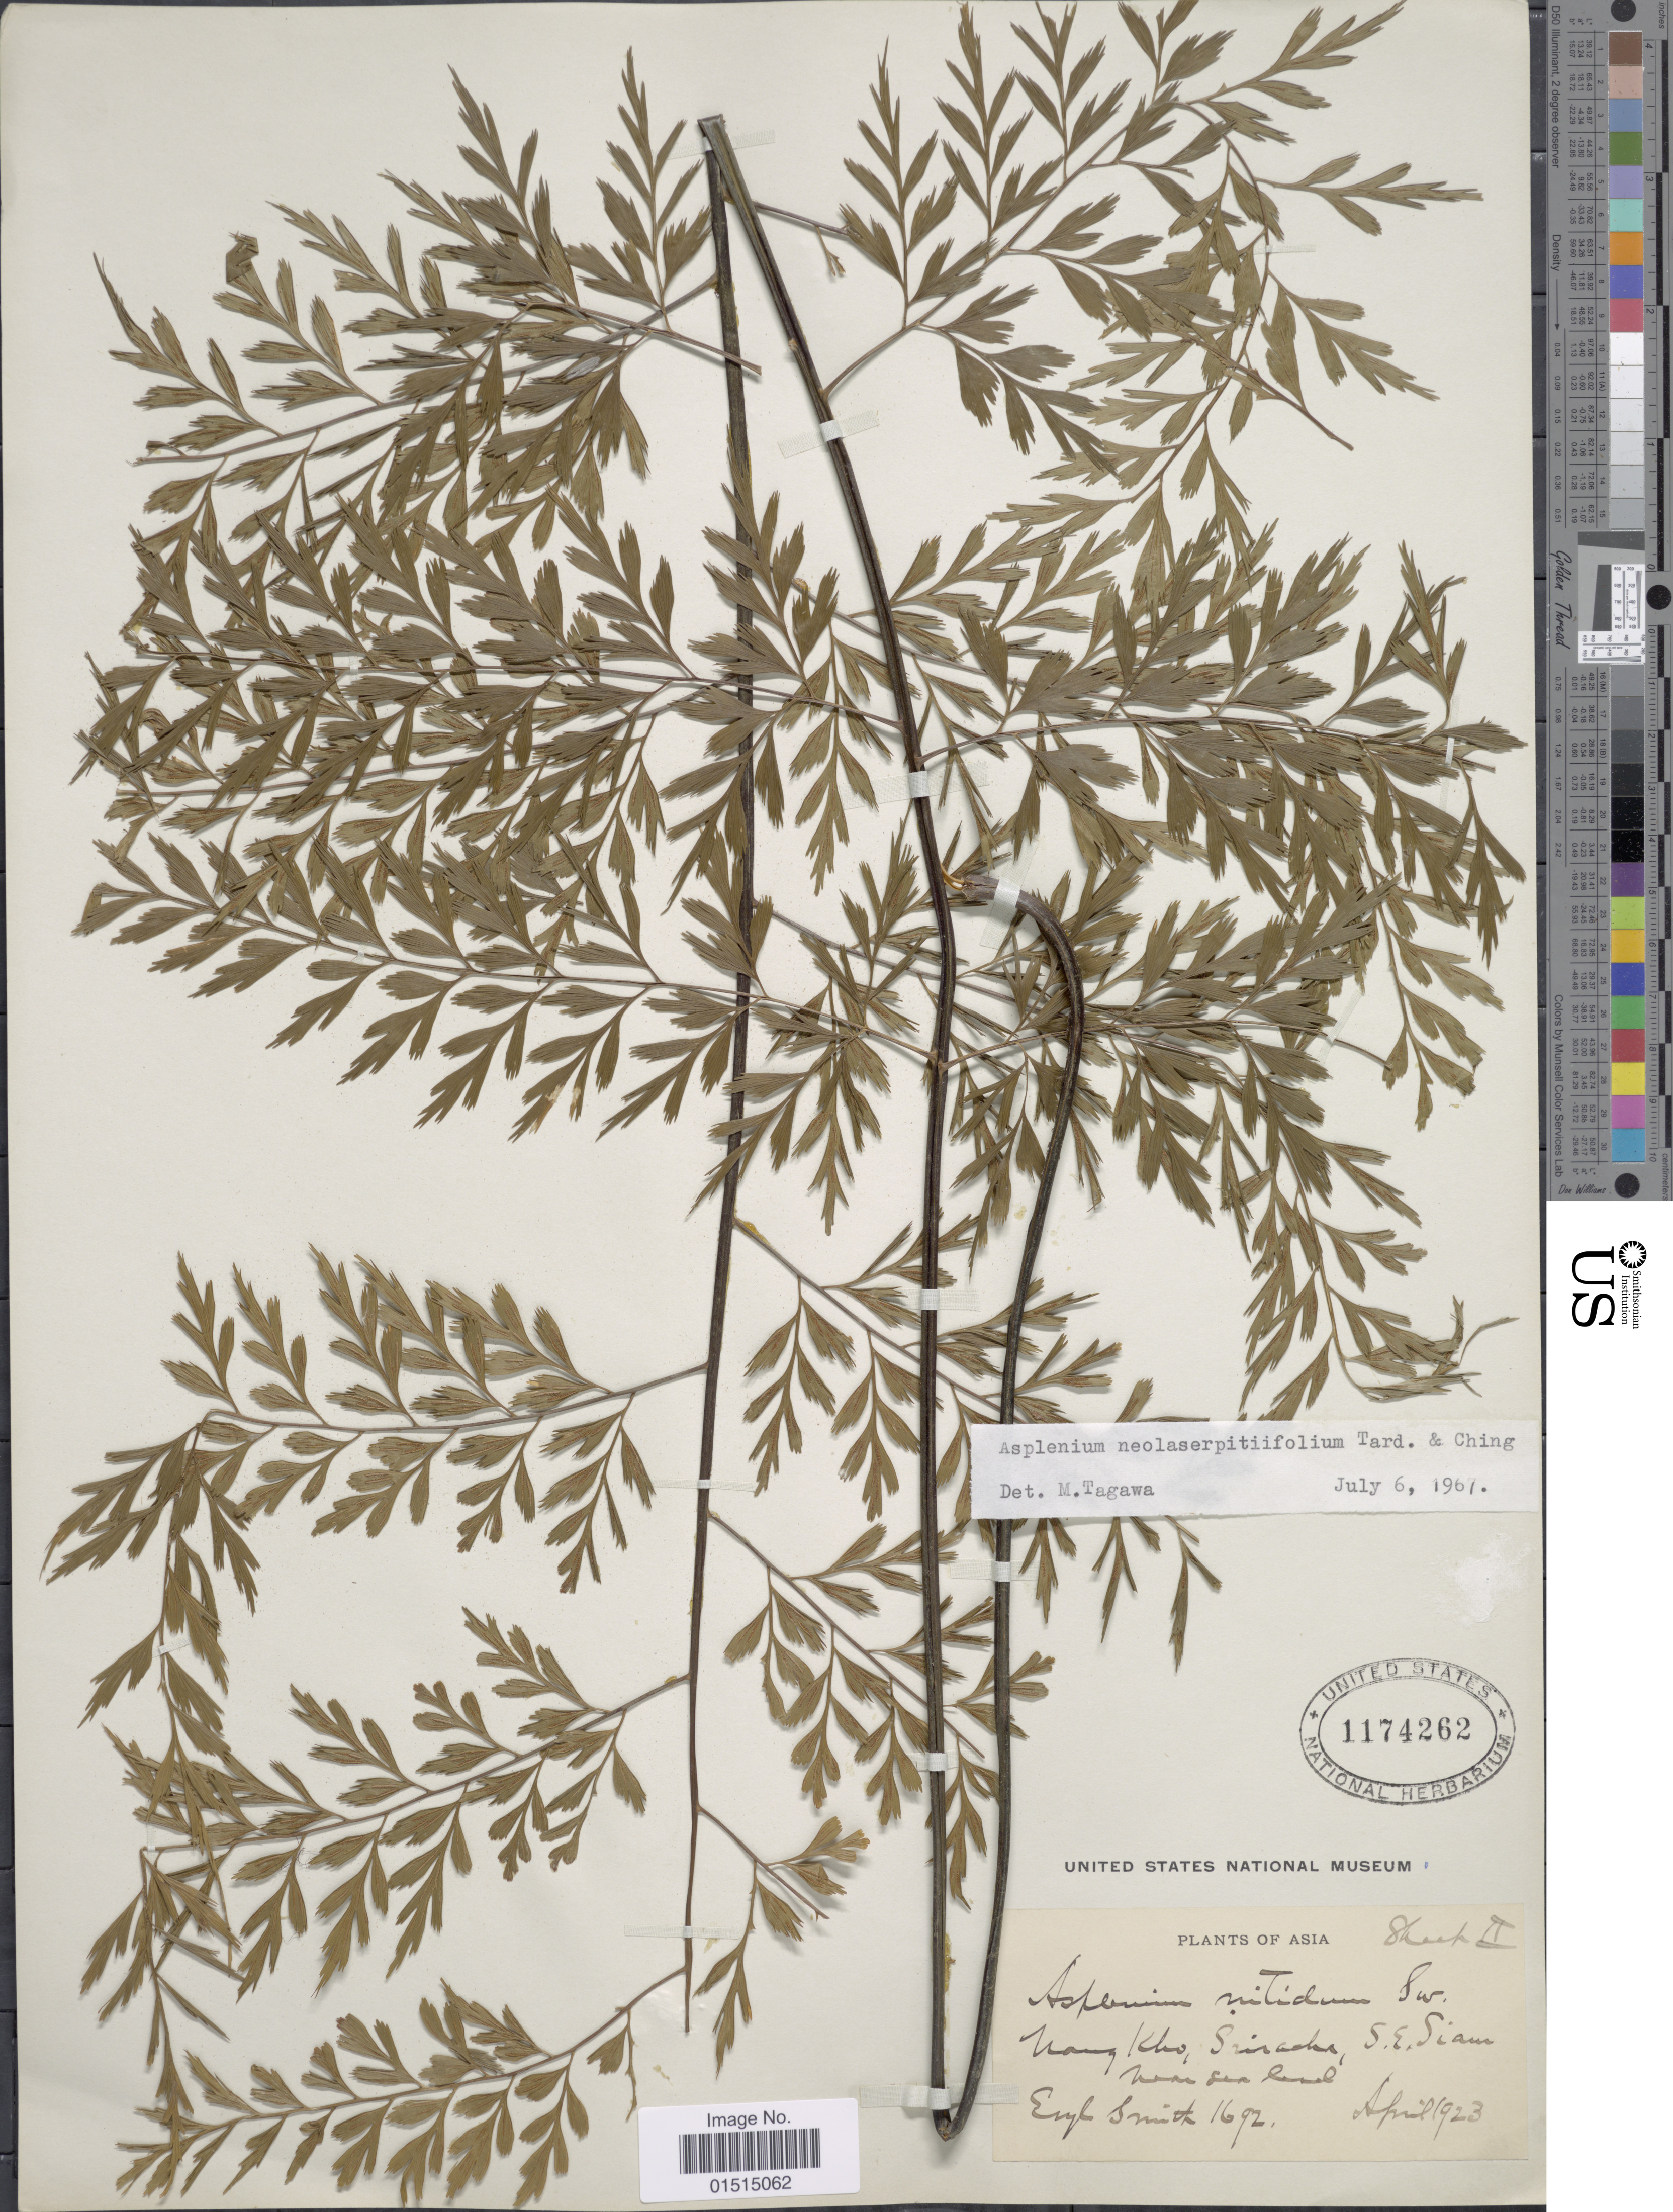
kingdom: Plantae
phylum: Tracheophyta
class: Polypodiopsida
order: Polypodiales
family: Aspleniaceae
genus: Asplenium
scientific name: Asplenium neolaserpitiifolium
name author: Tardieu & Ching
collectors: C. E. Smith Jr.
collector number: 1692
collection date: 1923-04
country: China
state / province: Sichuan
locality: Nang Kho, Sichuan, S.E. Siam.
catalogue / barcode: US 1174262